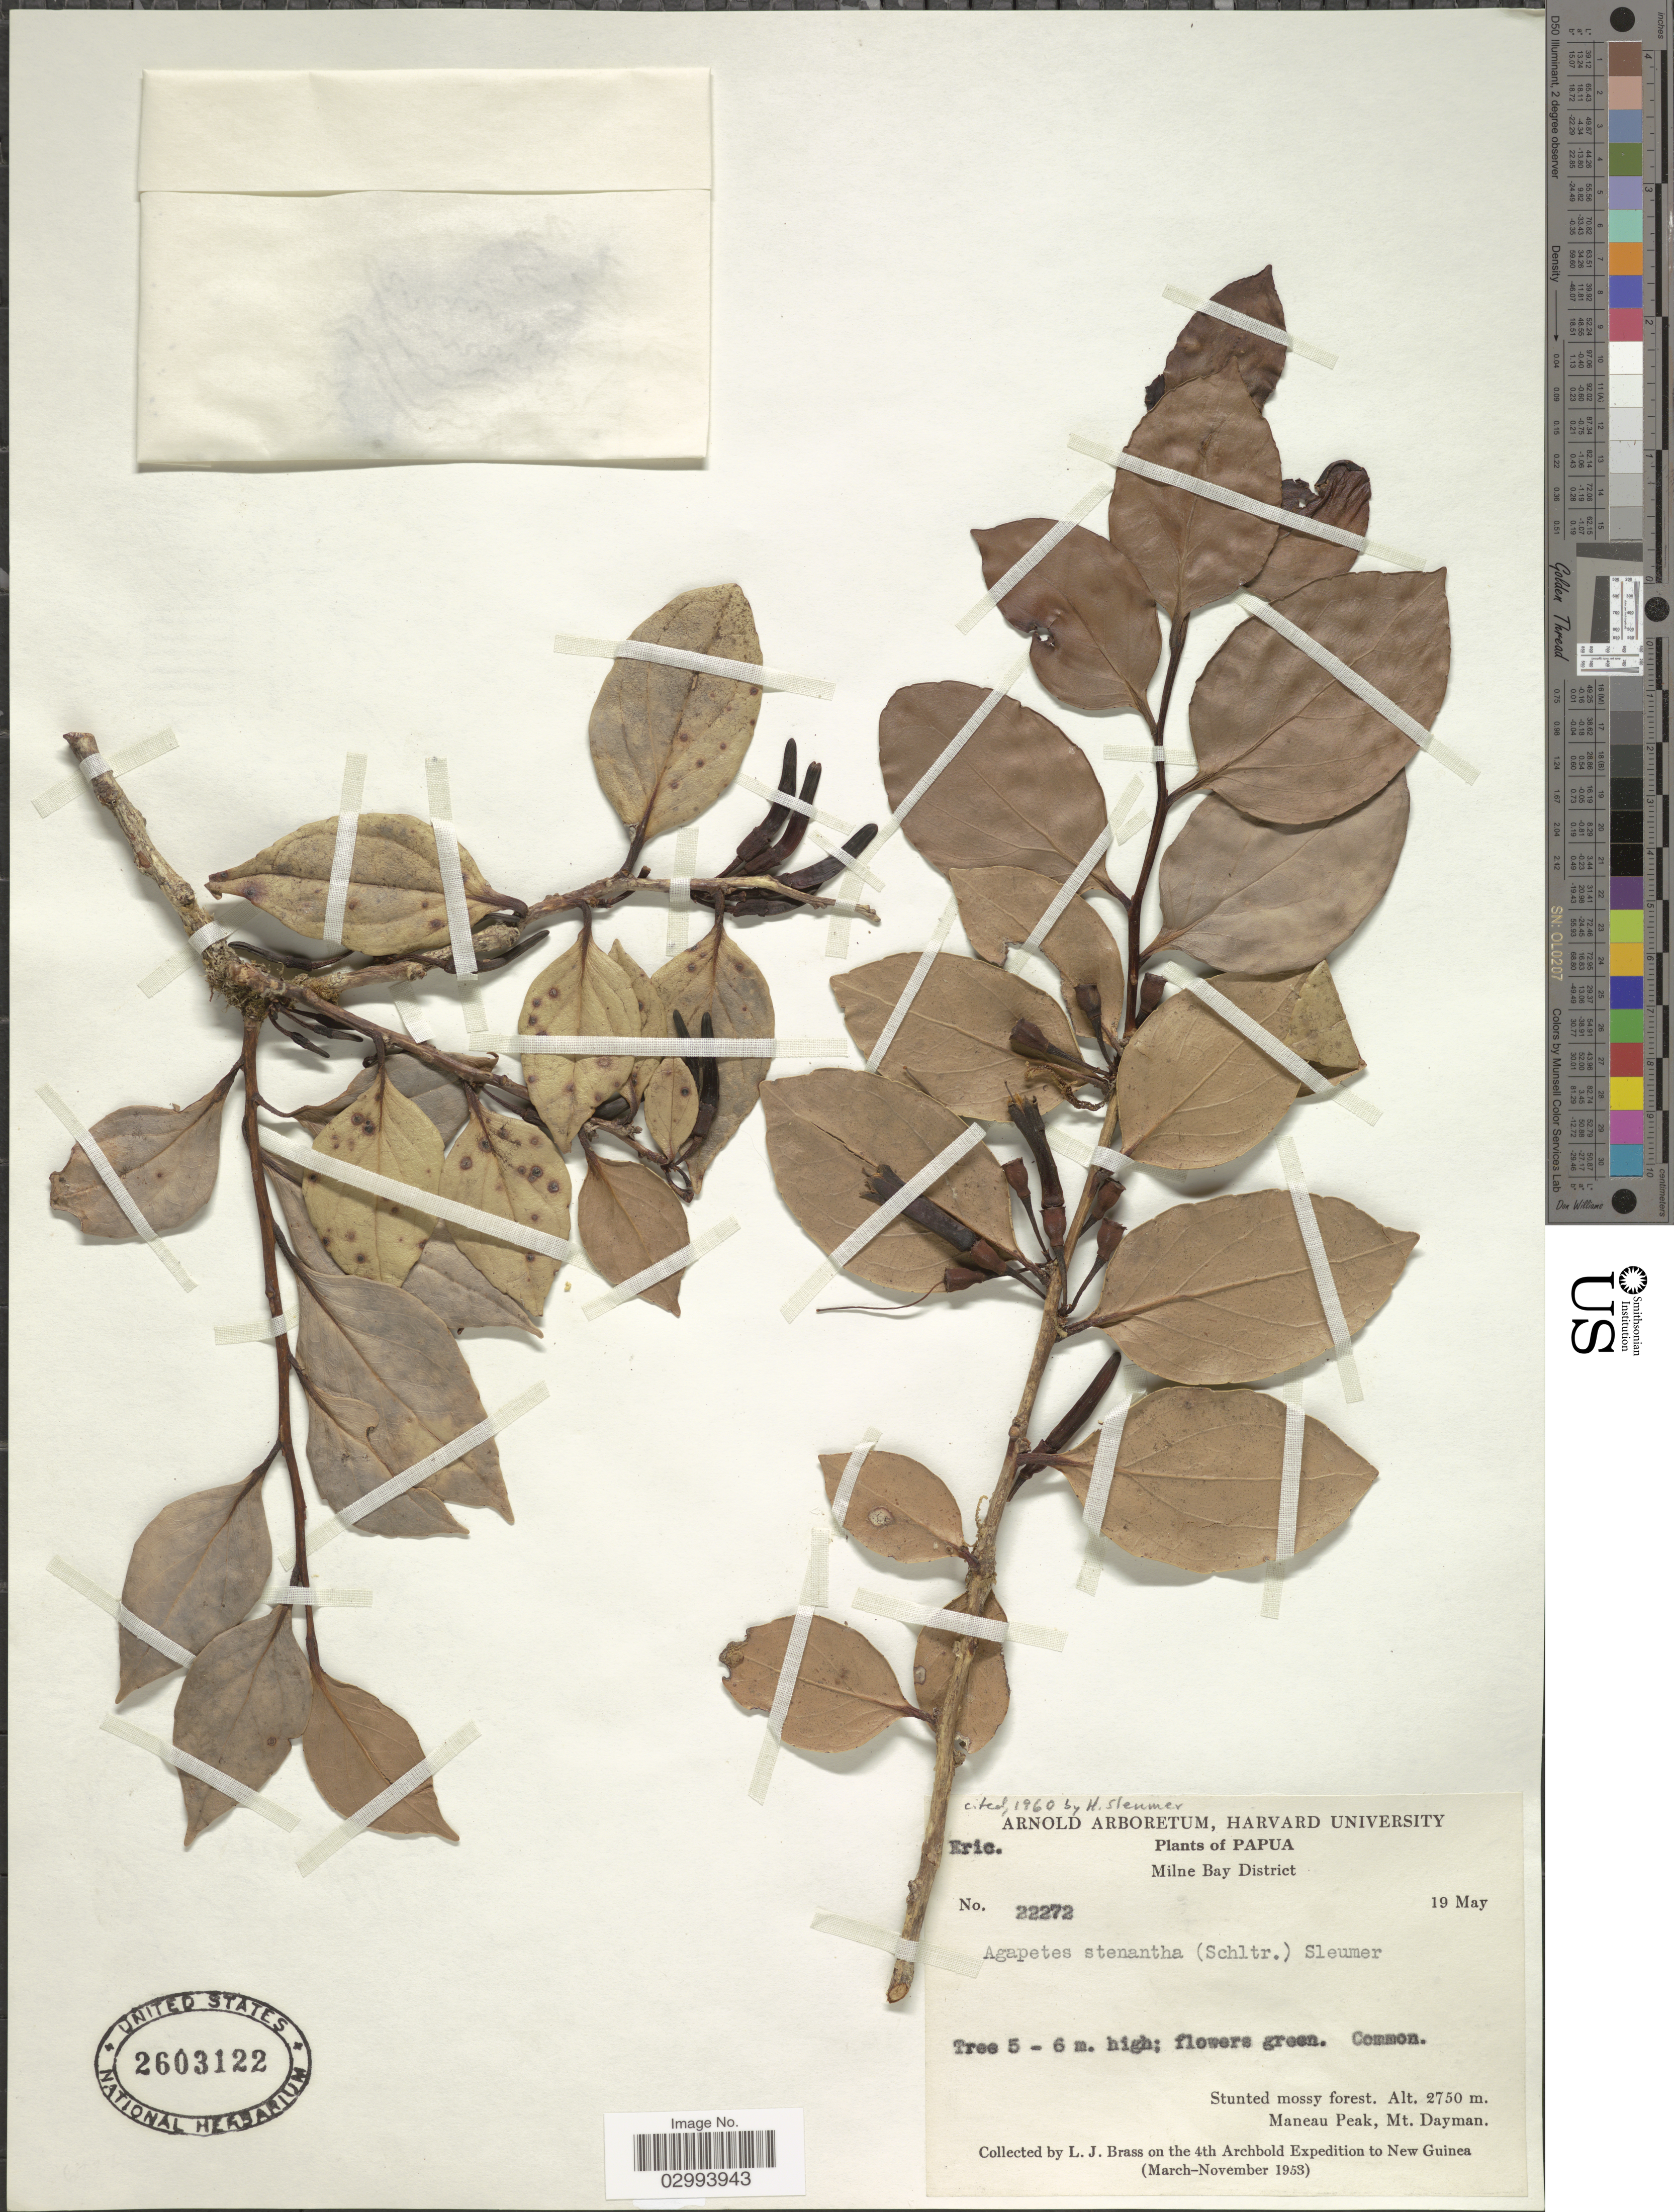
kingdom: Plantae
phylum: Tracheophyta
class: Magnoliopsida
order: Ericales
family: Ericaceae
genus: Agapetes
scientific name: Agapetes stenantha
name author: Rehder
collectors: L. J. Brass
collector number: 22272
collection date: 1953-05-19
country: Papua New Guinea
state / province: Milne Bay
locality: Papua. Milne Bay District. Stunted mossy forest. Maneau Peak, Mt. Dayman. New Guinea.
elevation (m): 2750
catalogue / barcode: US 2603122